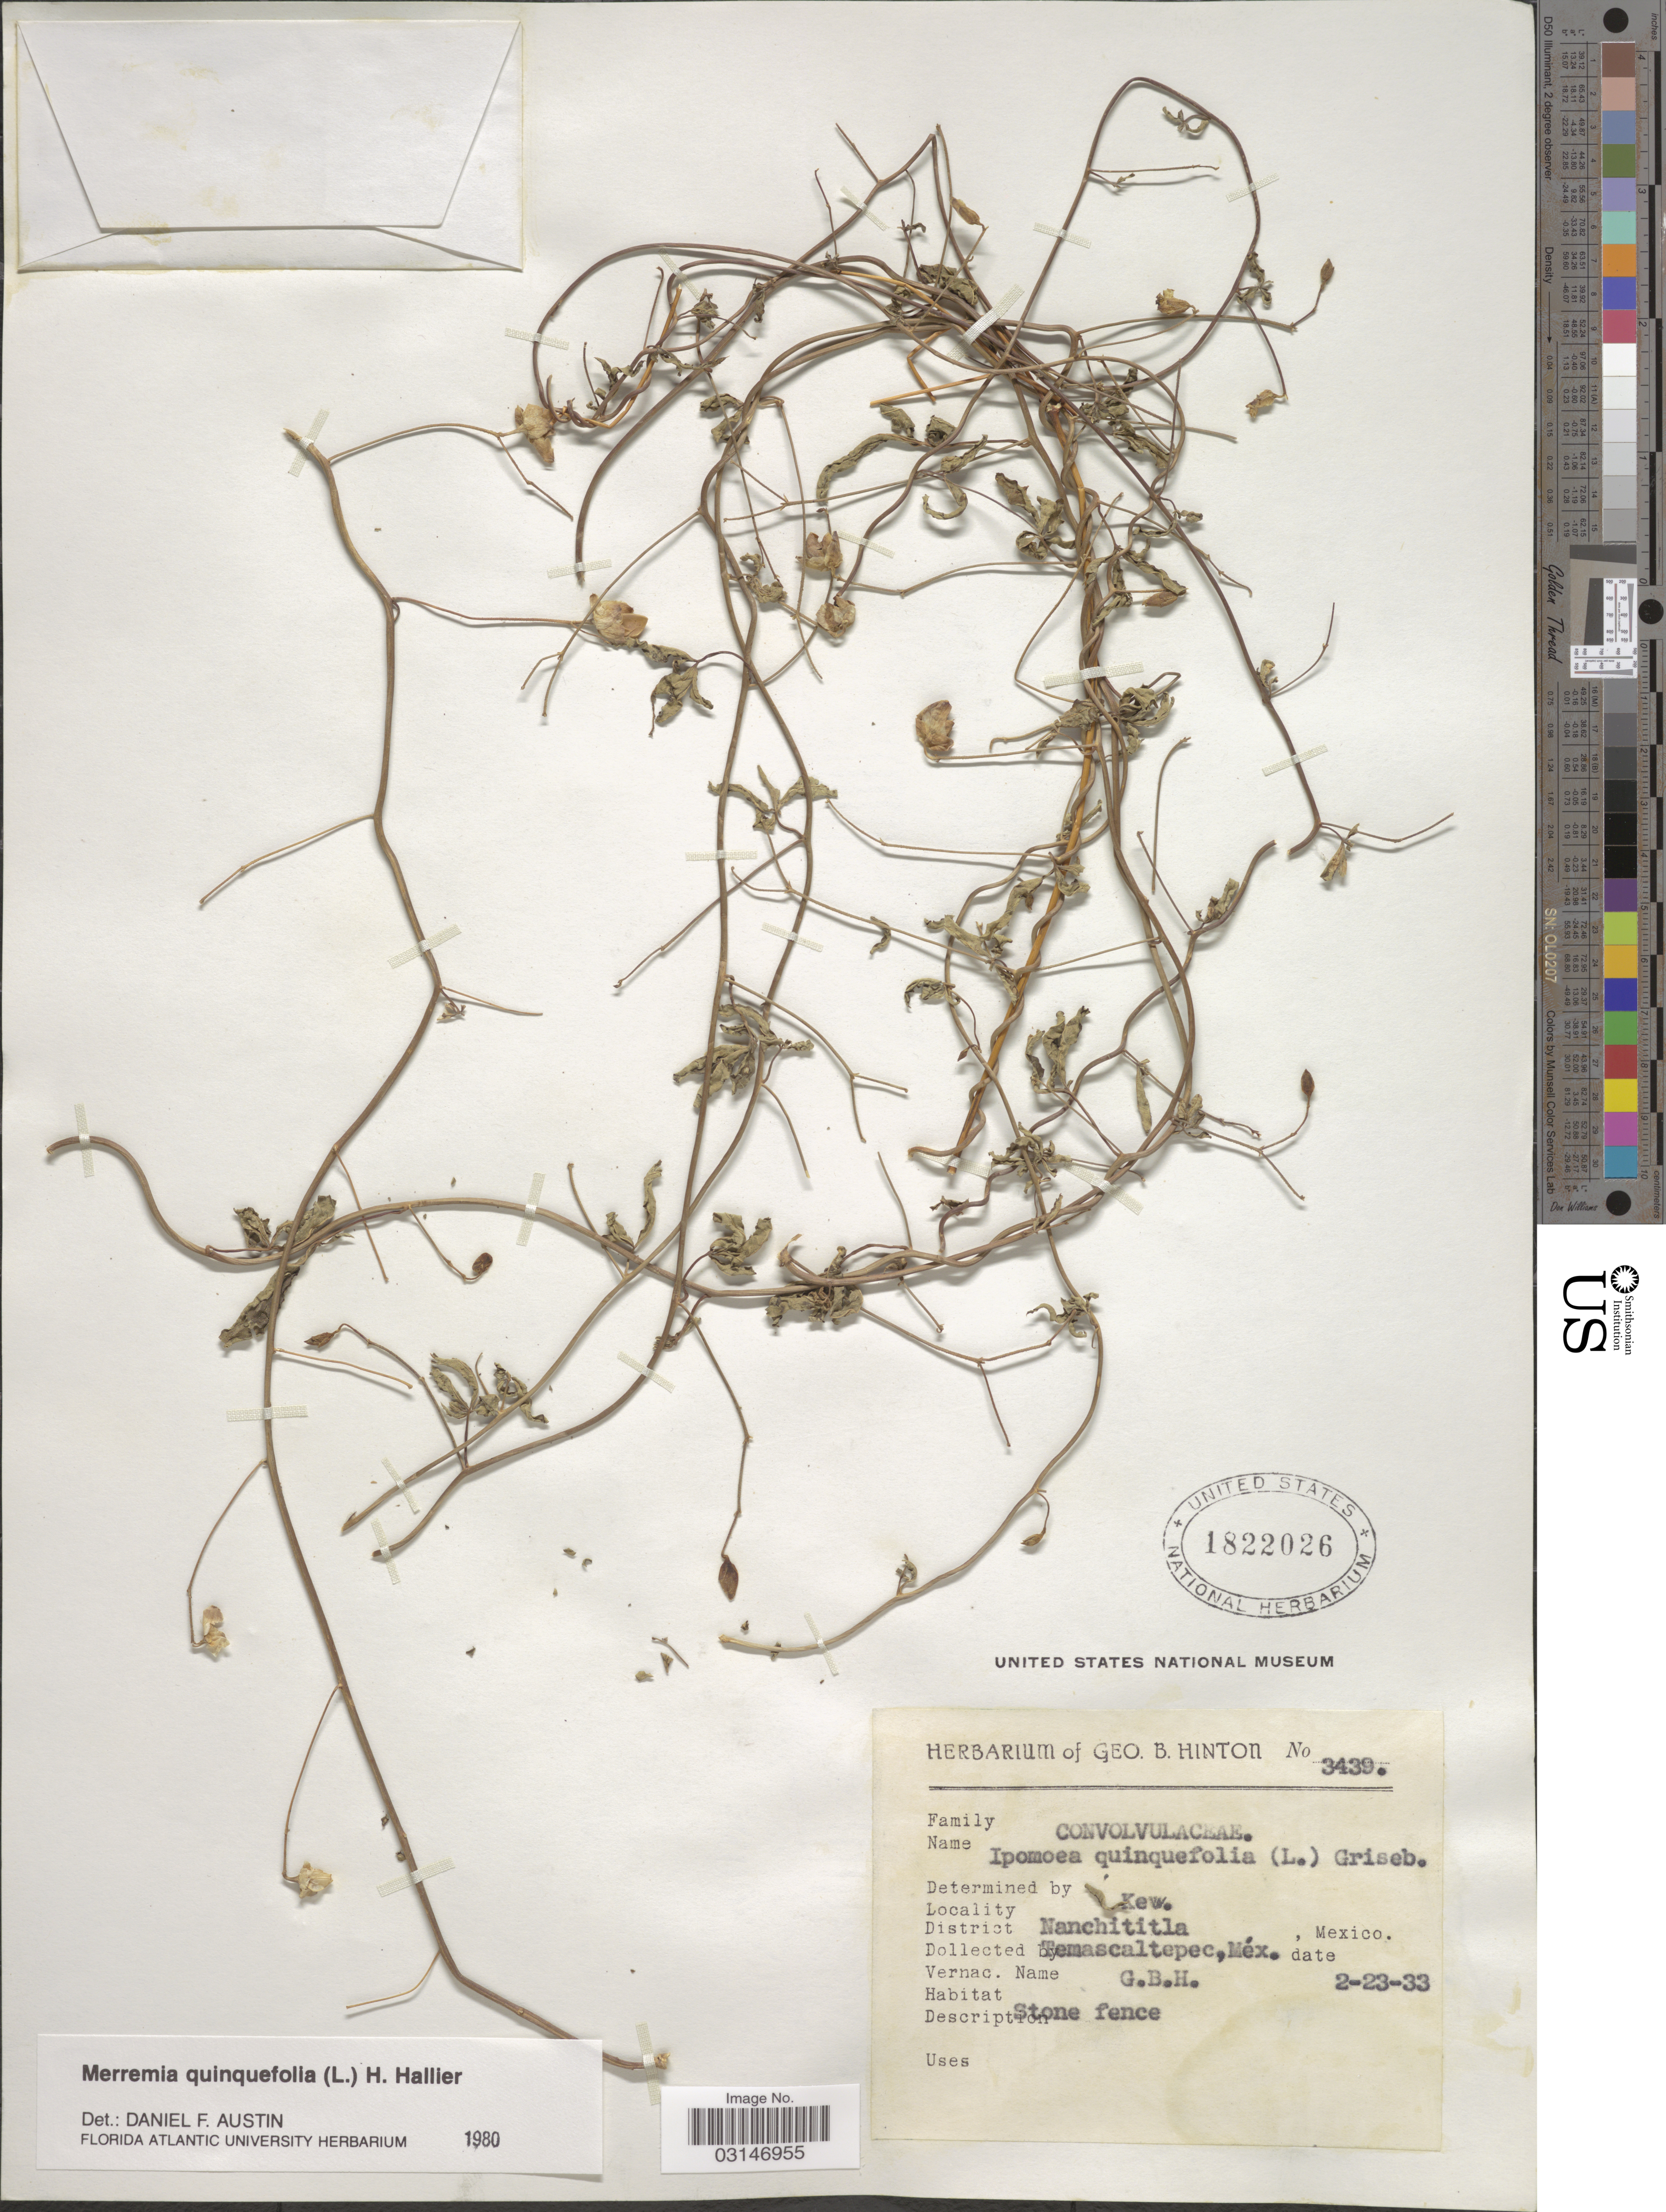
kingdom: Plantae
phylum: Tracheophyta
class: Magnoliopsida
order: Solanales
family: Convolvulaceae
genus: Distimake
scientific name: Distimake quinquefolius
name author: (L.) A. R. Simões & Staples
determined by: Strong, Mark T., (BOT), Smithsonian Institution - National Museum of Natural History (UNITED STATES)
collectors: G. B. Hinton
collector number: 3439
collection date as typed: Transcribed d/m/y: 23/2/33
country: Mexico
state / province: México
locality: Nanchititla, District Temascaltepec, Méx., México.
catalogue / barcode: US 1822026